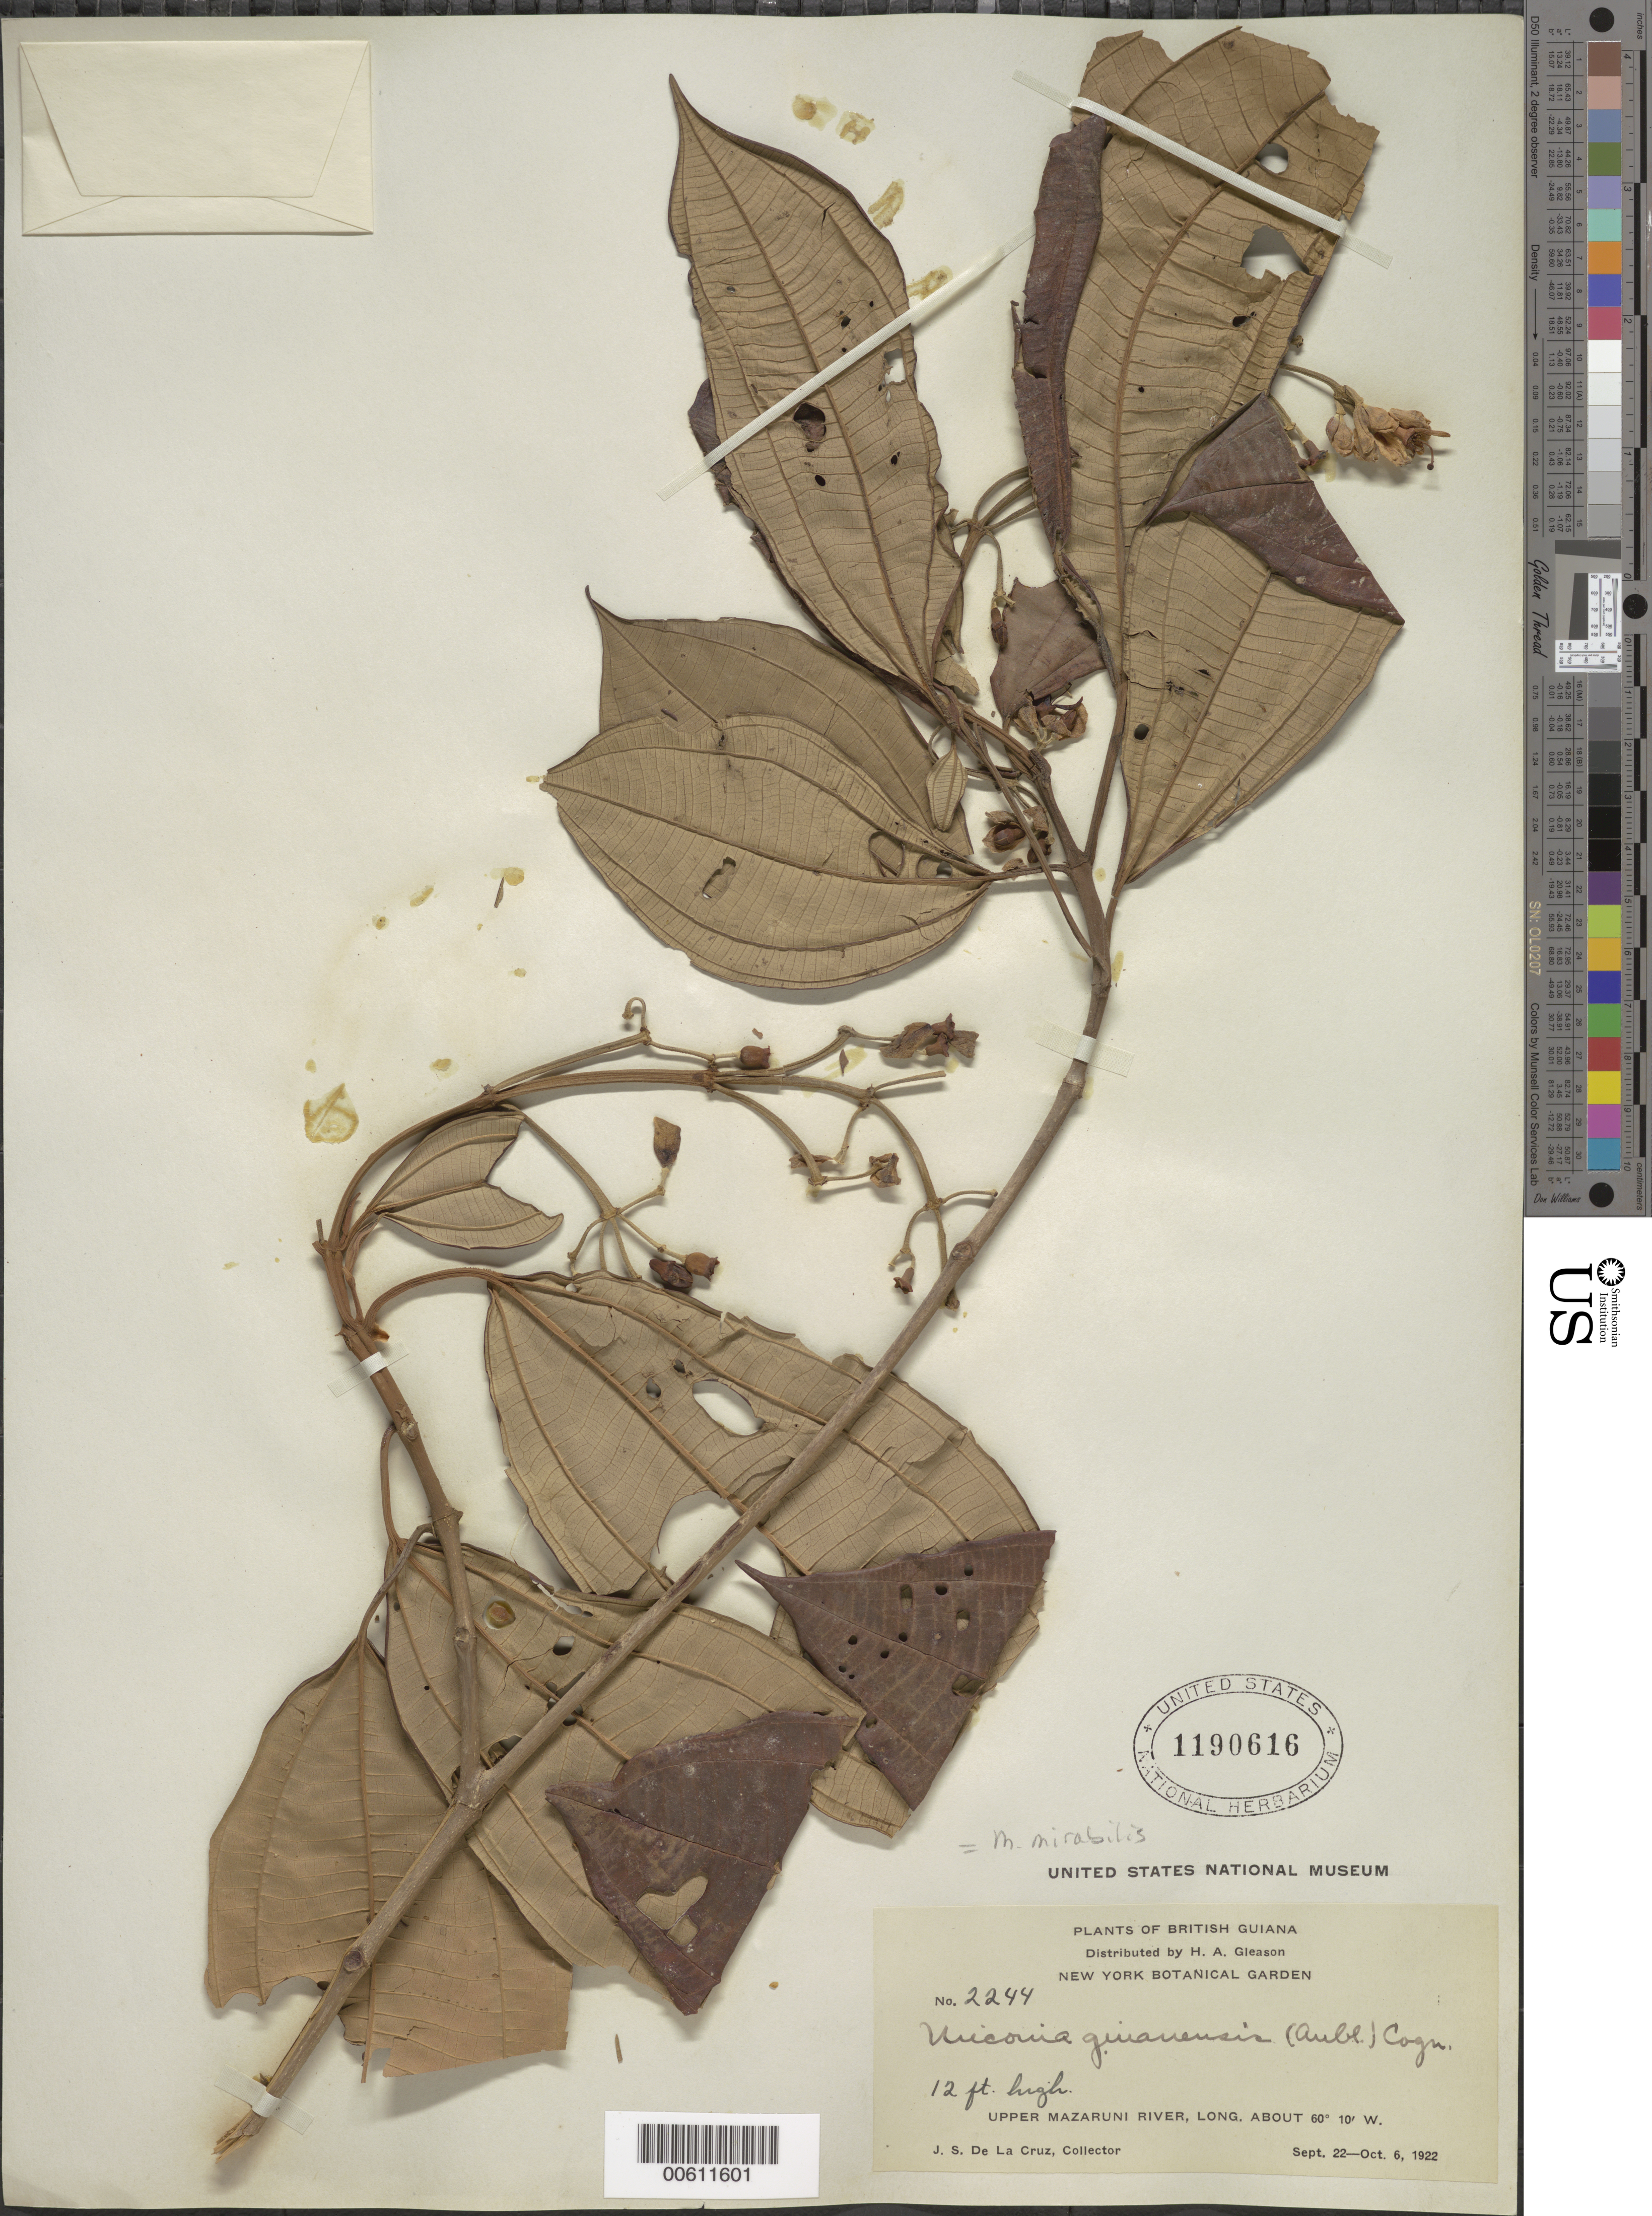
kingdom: Plantae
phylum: Tracheophyta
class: Magnoliopsida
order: Myrtales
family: Melastomataceae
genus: Miconia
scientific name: Miconia mirabilis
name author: (Aubl.) L.O. Williams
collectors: J. S. de la Cruz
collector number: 2244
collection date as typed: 22-Sep-22 to 6-Oct-22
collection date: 1922-09-22/1922-10-06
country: Guyana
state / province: Cuyuni-Mazaruni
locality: Upper Mazaruni R.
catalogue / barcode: US 1190616